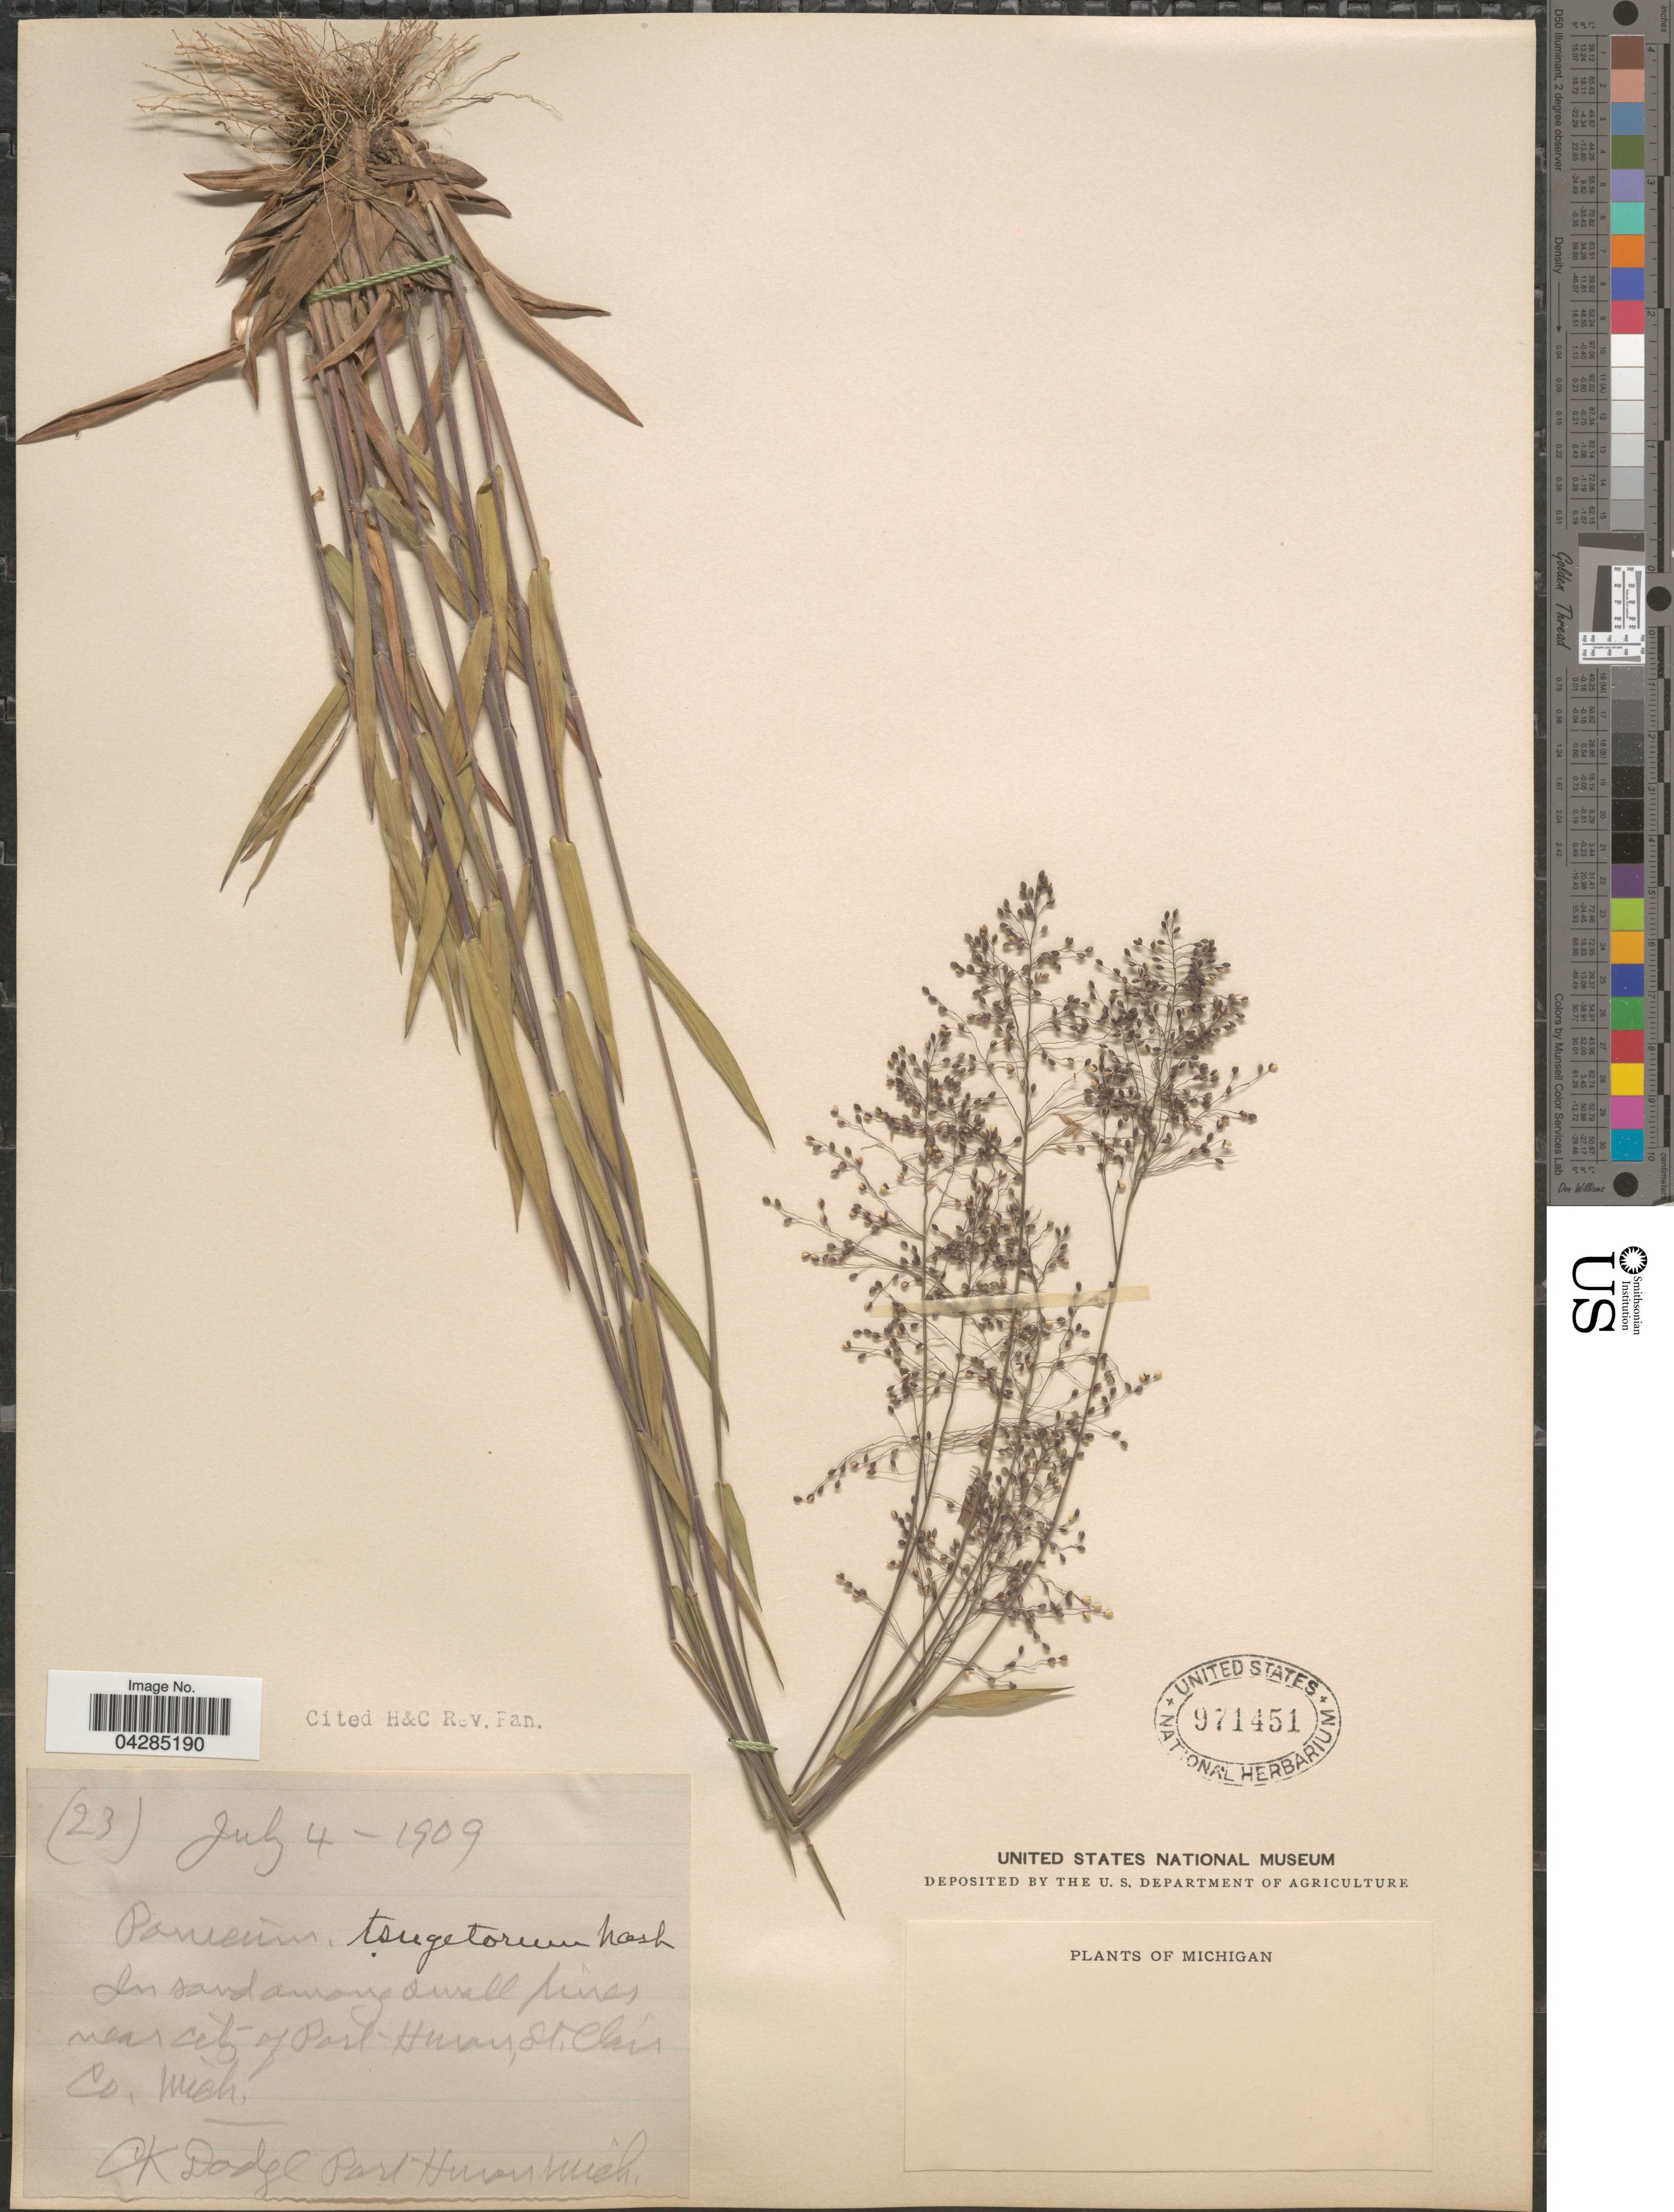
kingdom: Plantae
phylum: Tracheophyta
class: Liliopsida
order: Poales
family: Poaceae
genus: Dichanthelium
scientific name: Dichanthelium portoricense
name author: (Desv. ex Ham.) B.F. Hansen & Wunderlin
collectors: C. Dodge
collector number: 23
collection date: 1909-07-04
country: United States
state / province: Michigan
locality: In sand among small pines near city of Port Huron, St. Clair Co.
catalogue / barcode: US 971451